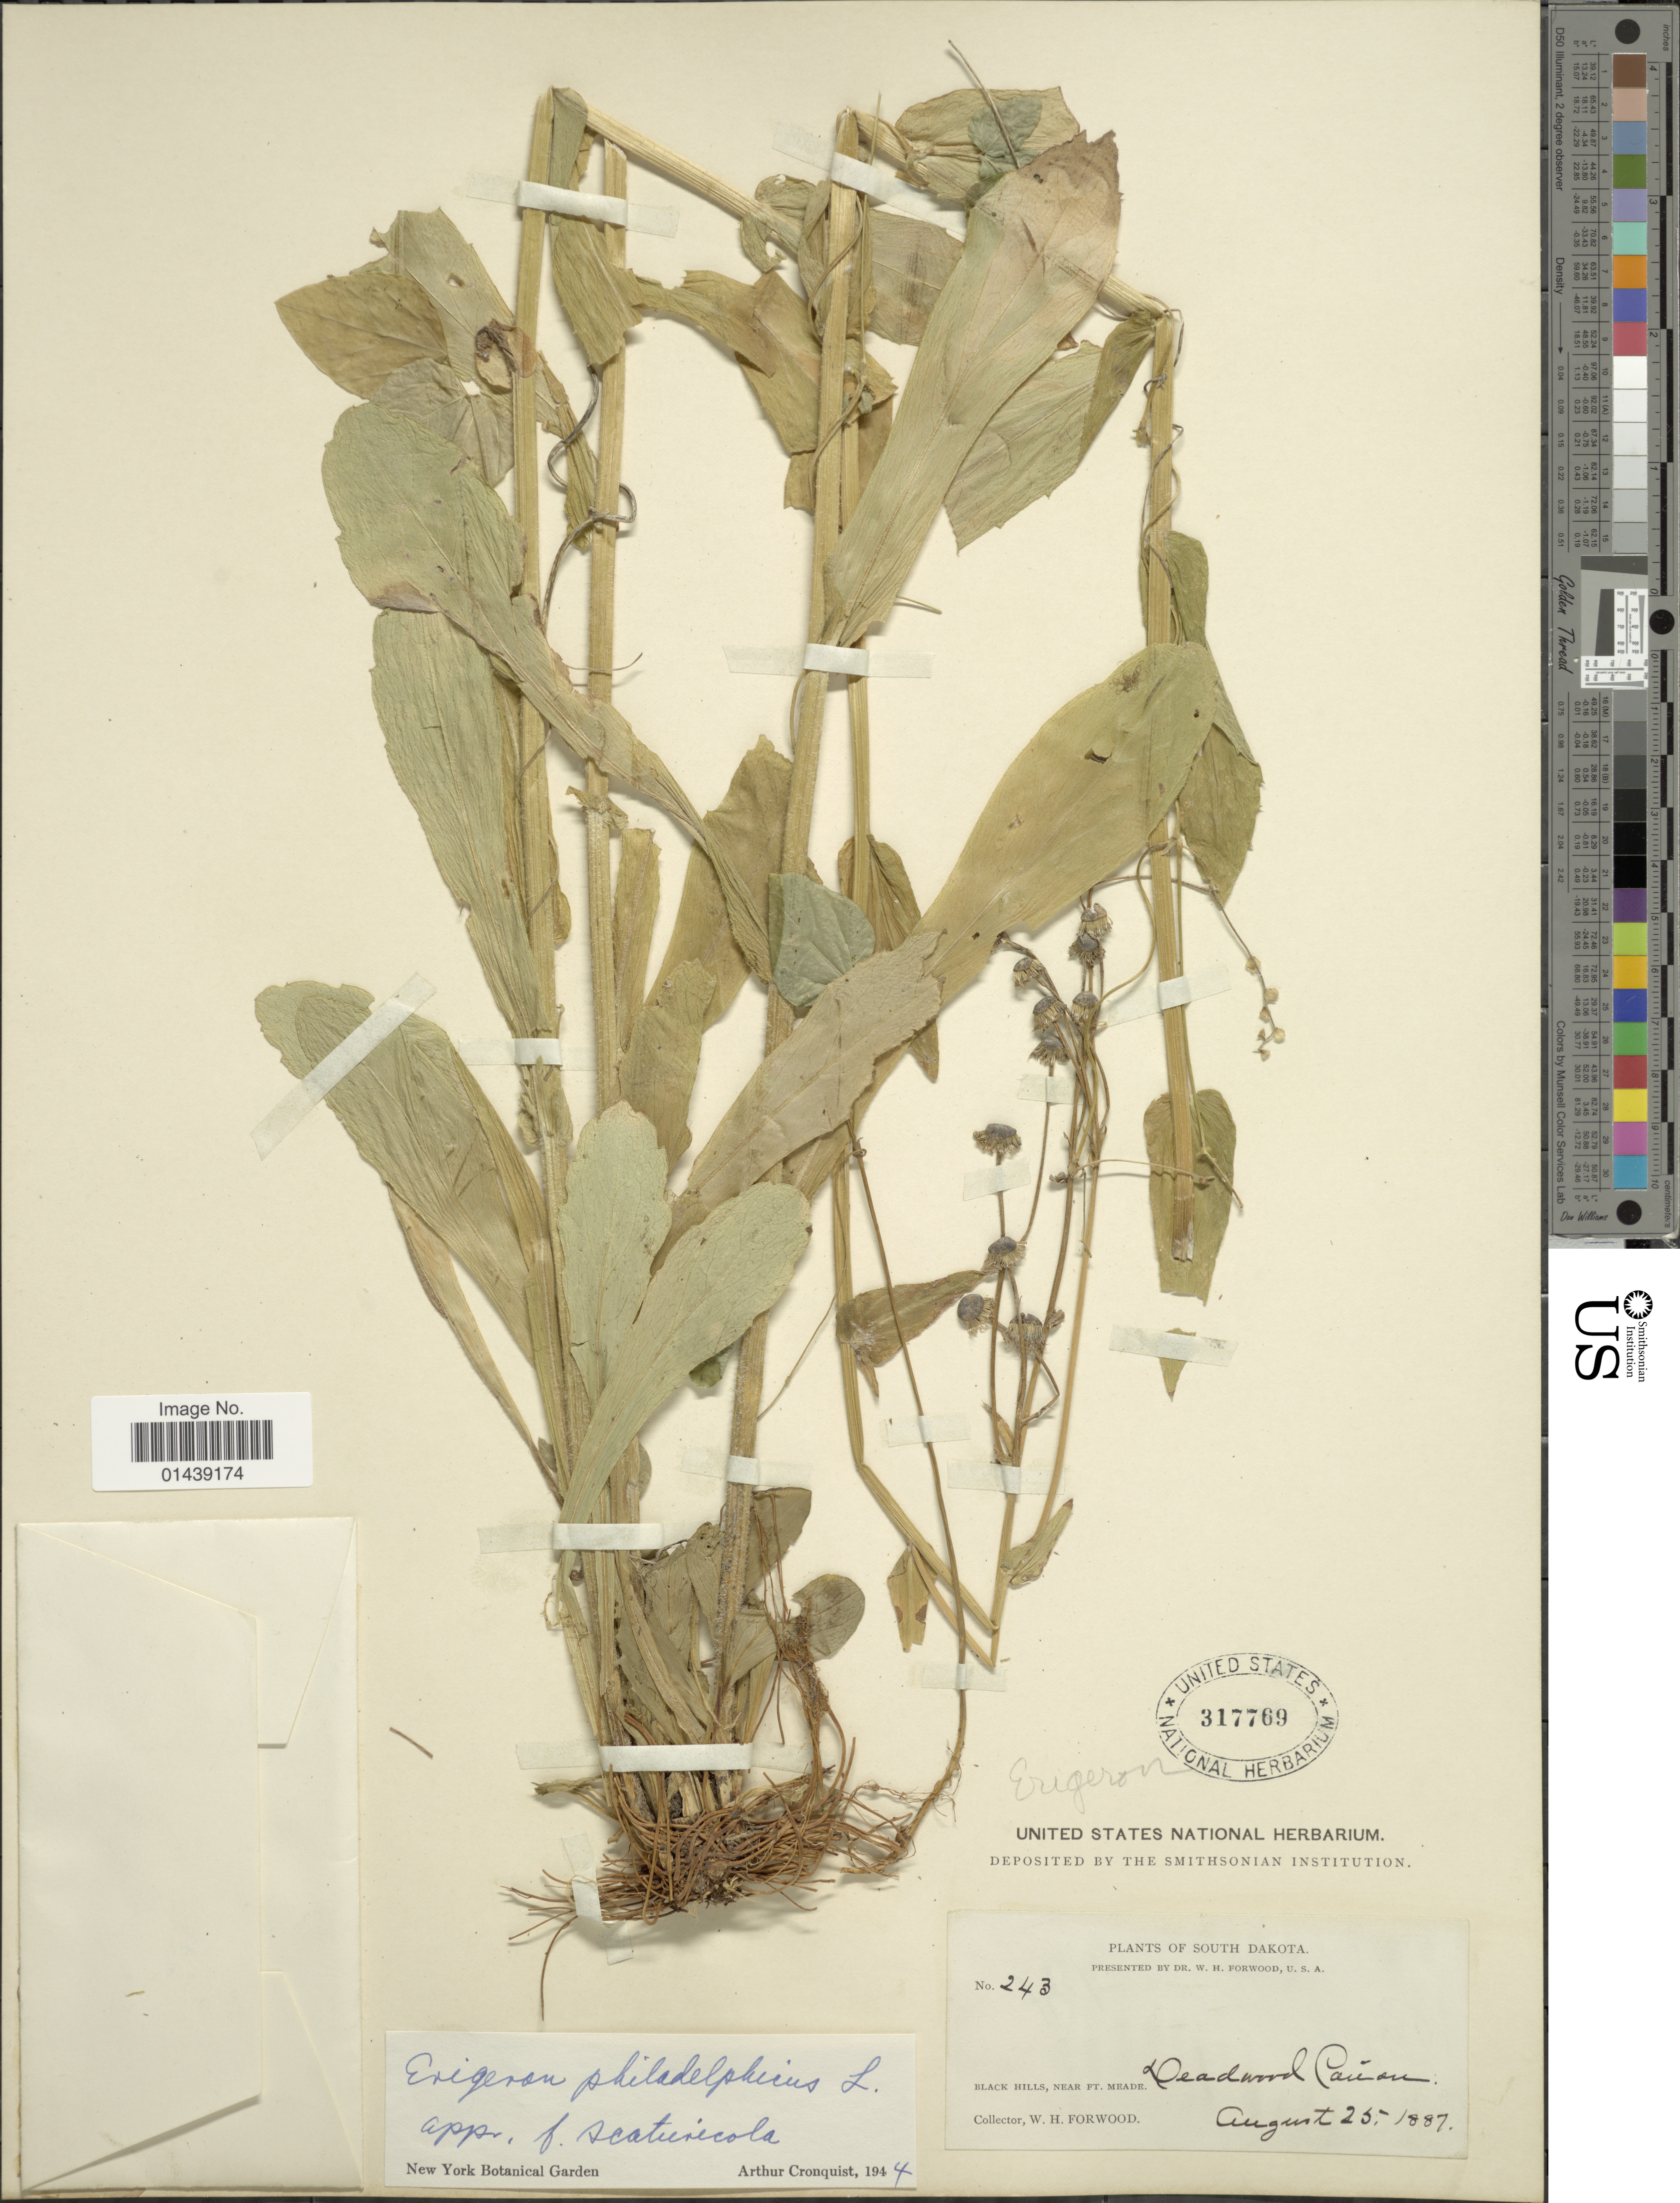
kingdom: Plantae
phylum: Tracheophyta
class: Magnoliopsida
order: Asterales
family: Asteraceae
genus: Erigeron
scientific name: Erigeron philadelphicus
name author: L.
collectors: W. Forwood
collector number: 243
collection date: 1887-08-25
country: United States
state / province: South Dakota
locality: Black Hills, near Ft. Meade. Deadwood Cañon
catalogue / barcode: US 317769